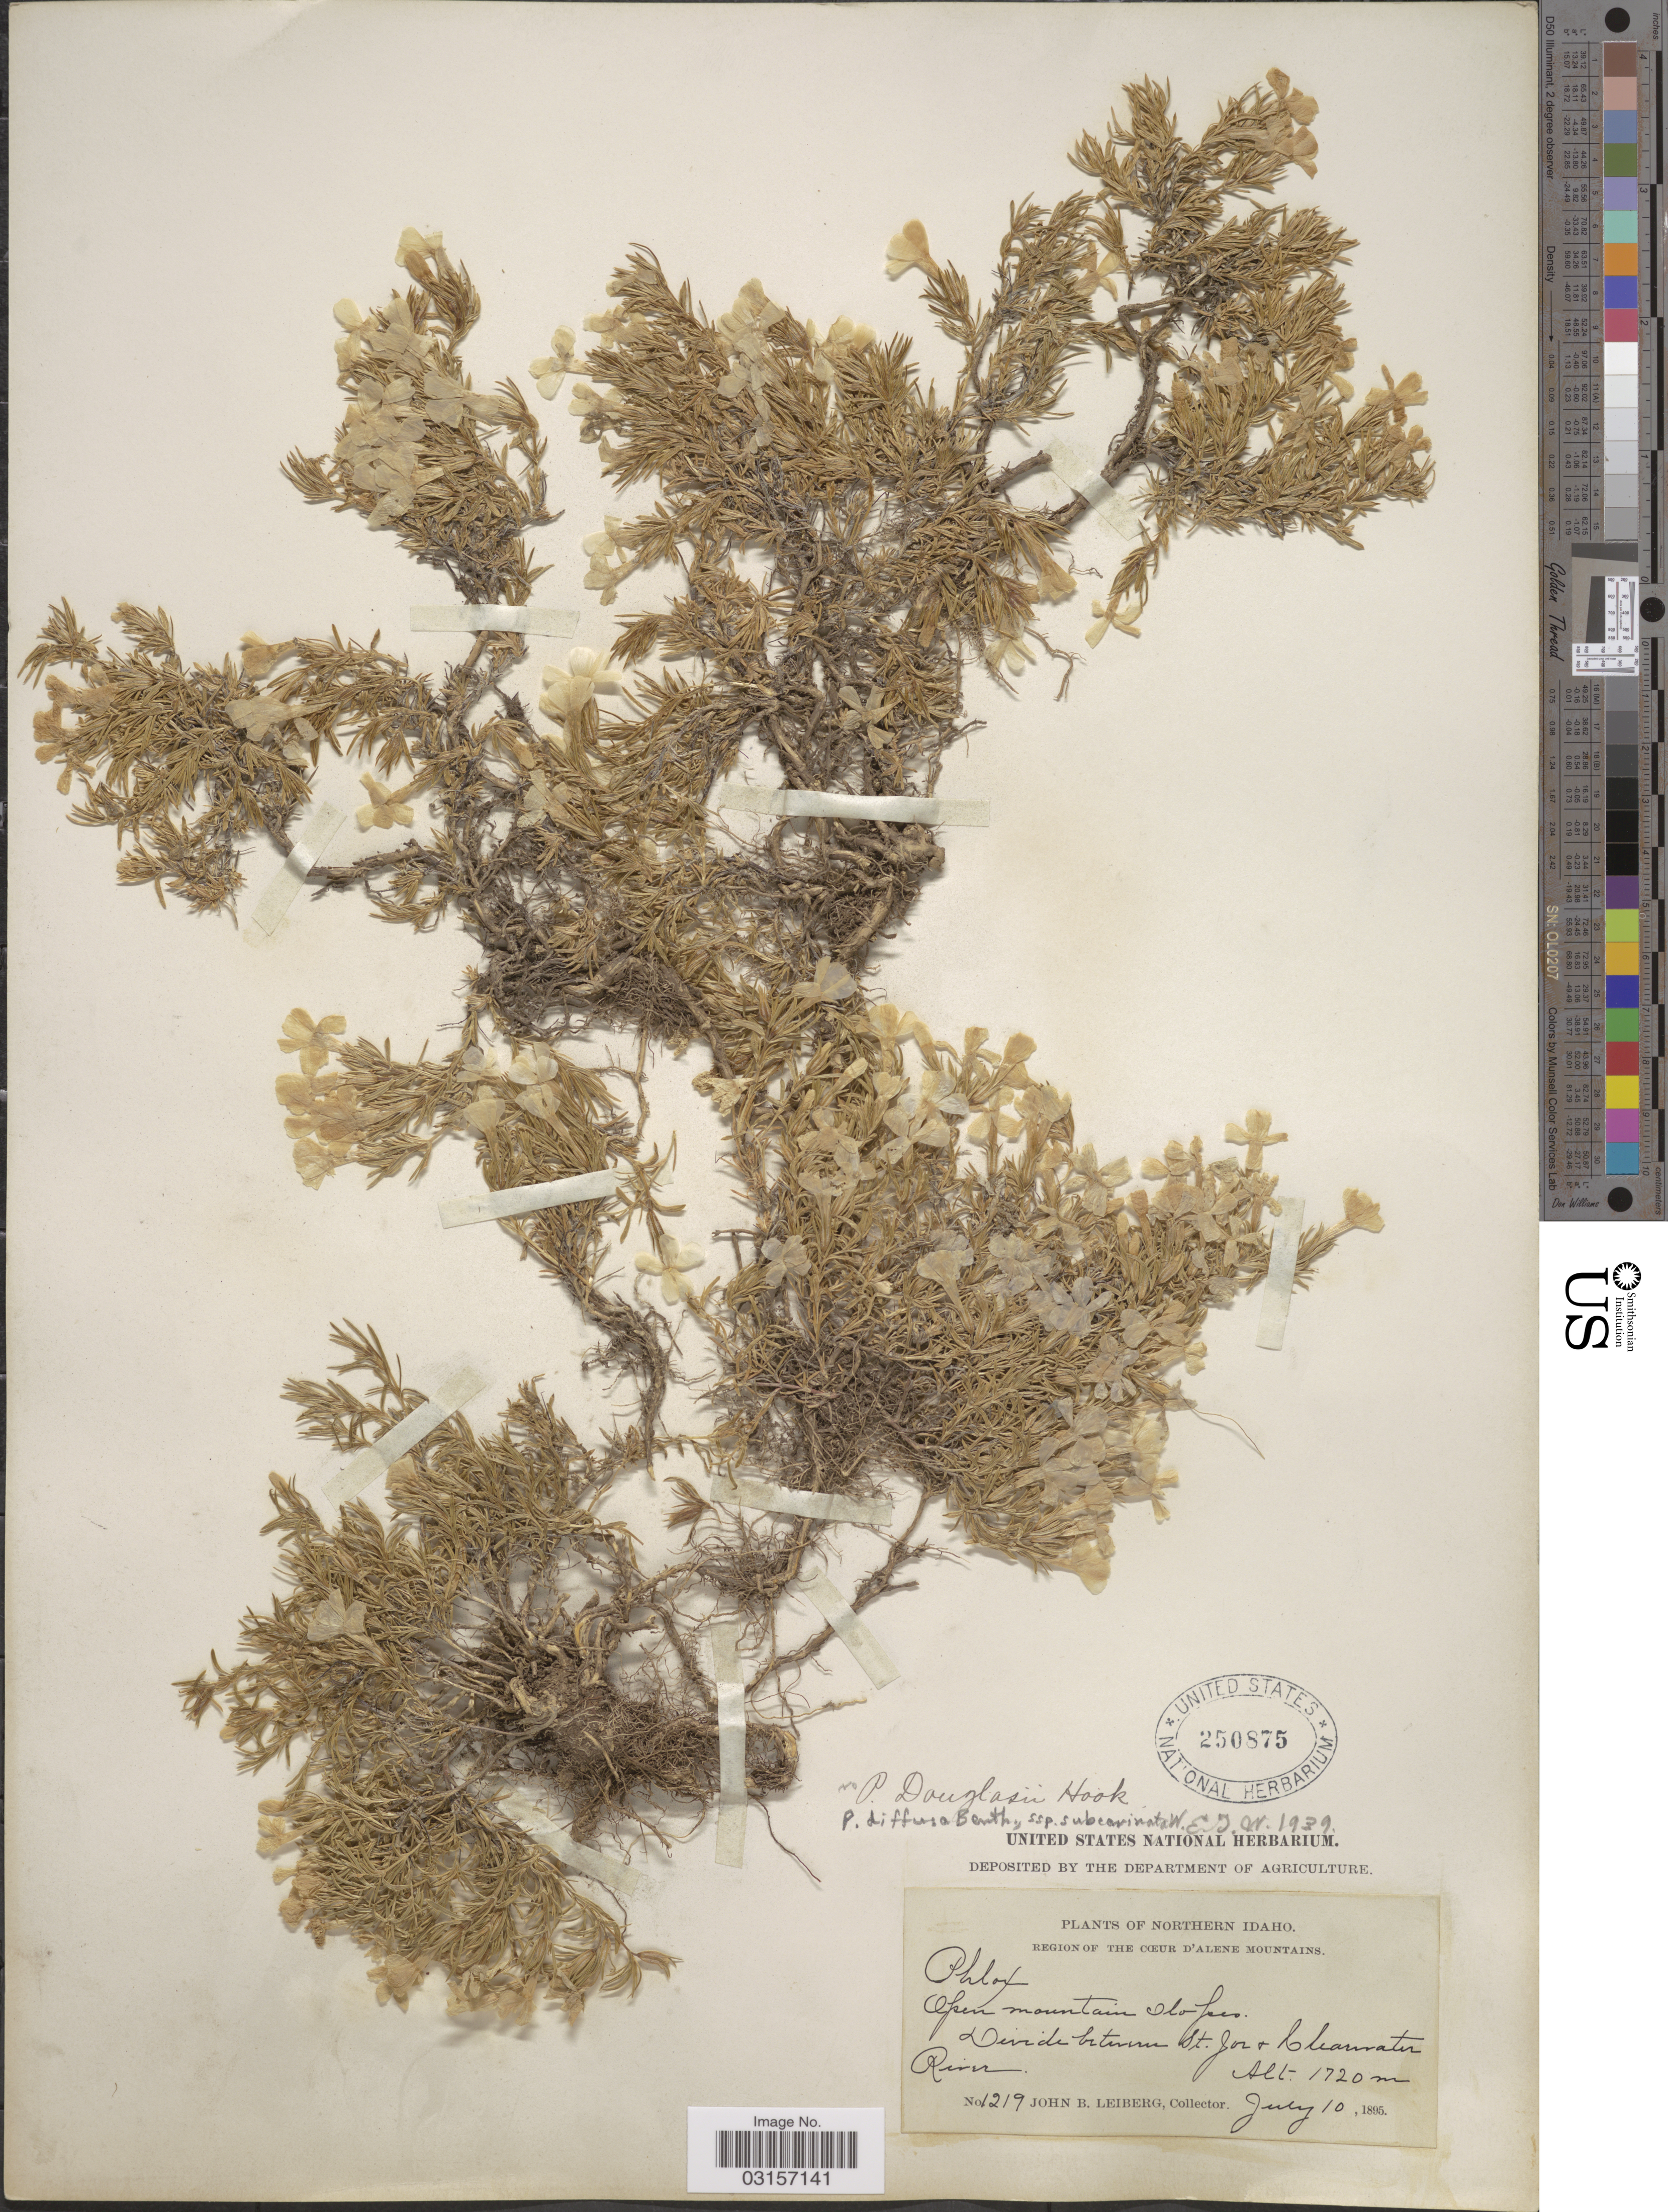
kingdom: Plantae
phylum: Tracheophyta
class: Magnoliopsida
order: Ericales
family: Polemoniaceae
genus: Phlox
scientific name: Phlox caespitosa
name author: Nutt.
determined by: Mayfield, M. H.; Ferguson, C. J.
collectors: J. B. Leiberg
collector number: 1219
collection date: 1895-07-10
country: United States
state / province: Idaho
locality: Northern Idaho, Region of Cœur D'Alene Mountains, Divide between St. Jor & Clearwater River.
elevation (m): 1720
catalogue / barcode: US 250875